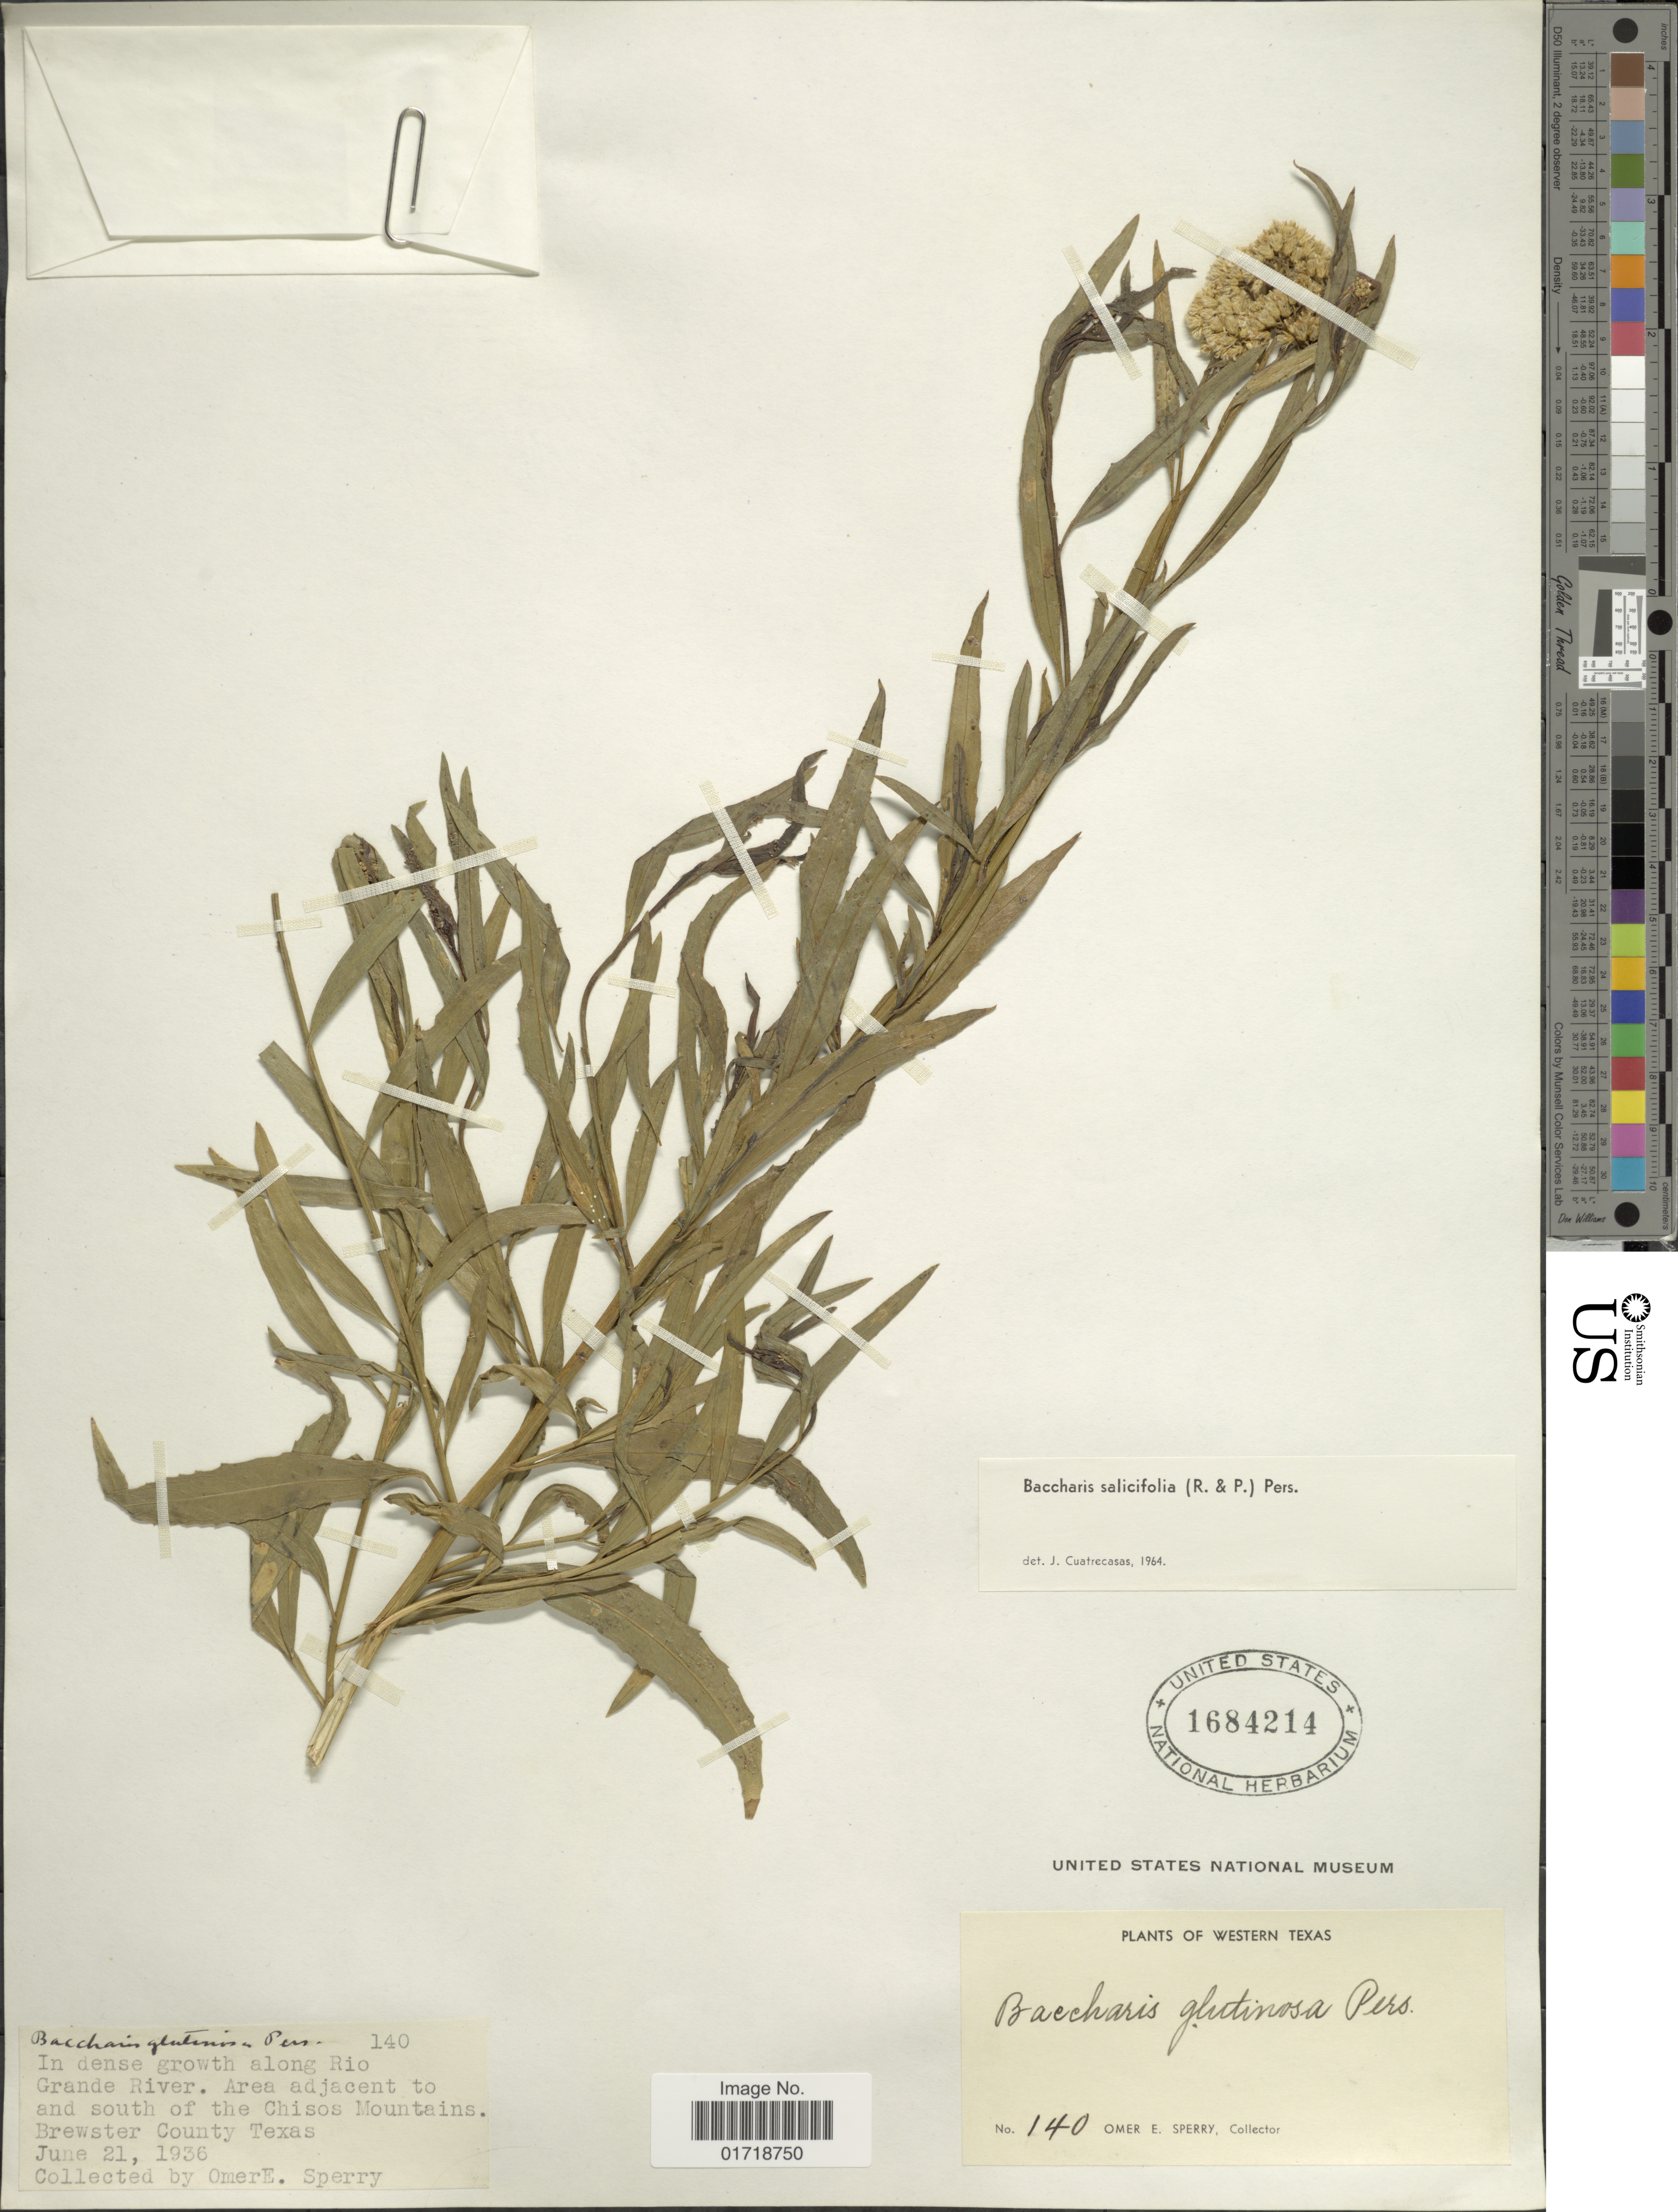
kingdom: Plantae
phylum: Tracheophyta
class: Magnoliopsida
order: Asterales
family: Asteraceae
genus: Baccharis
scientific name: Baccharis glutinosa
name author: Pers.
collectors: O. E. Sperry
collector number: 140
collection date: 1936-06-21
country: United States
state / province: Texas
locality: In dense growth along Rio Grande River, Area adjacent to and south of the Chisos Mountains, Brewster County Texas.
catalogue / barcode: US 1684214